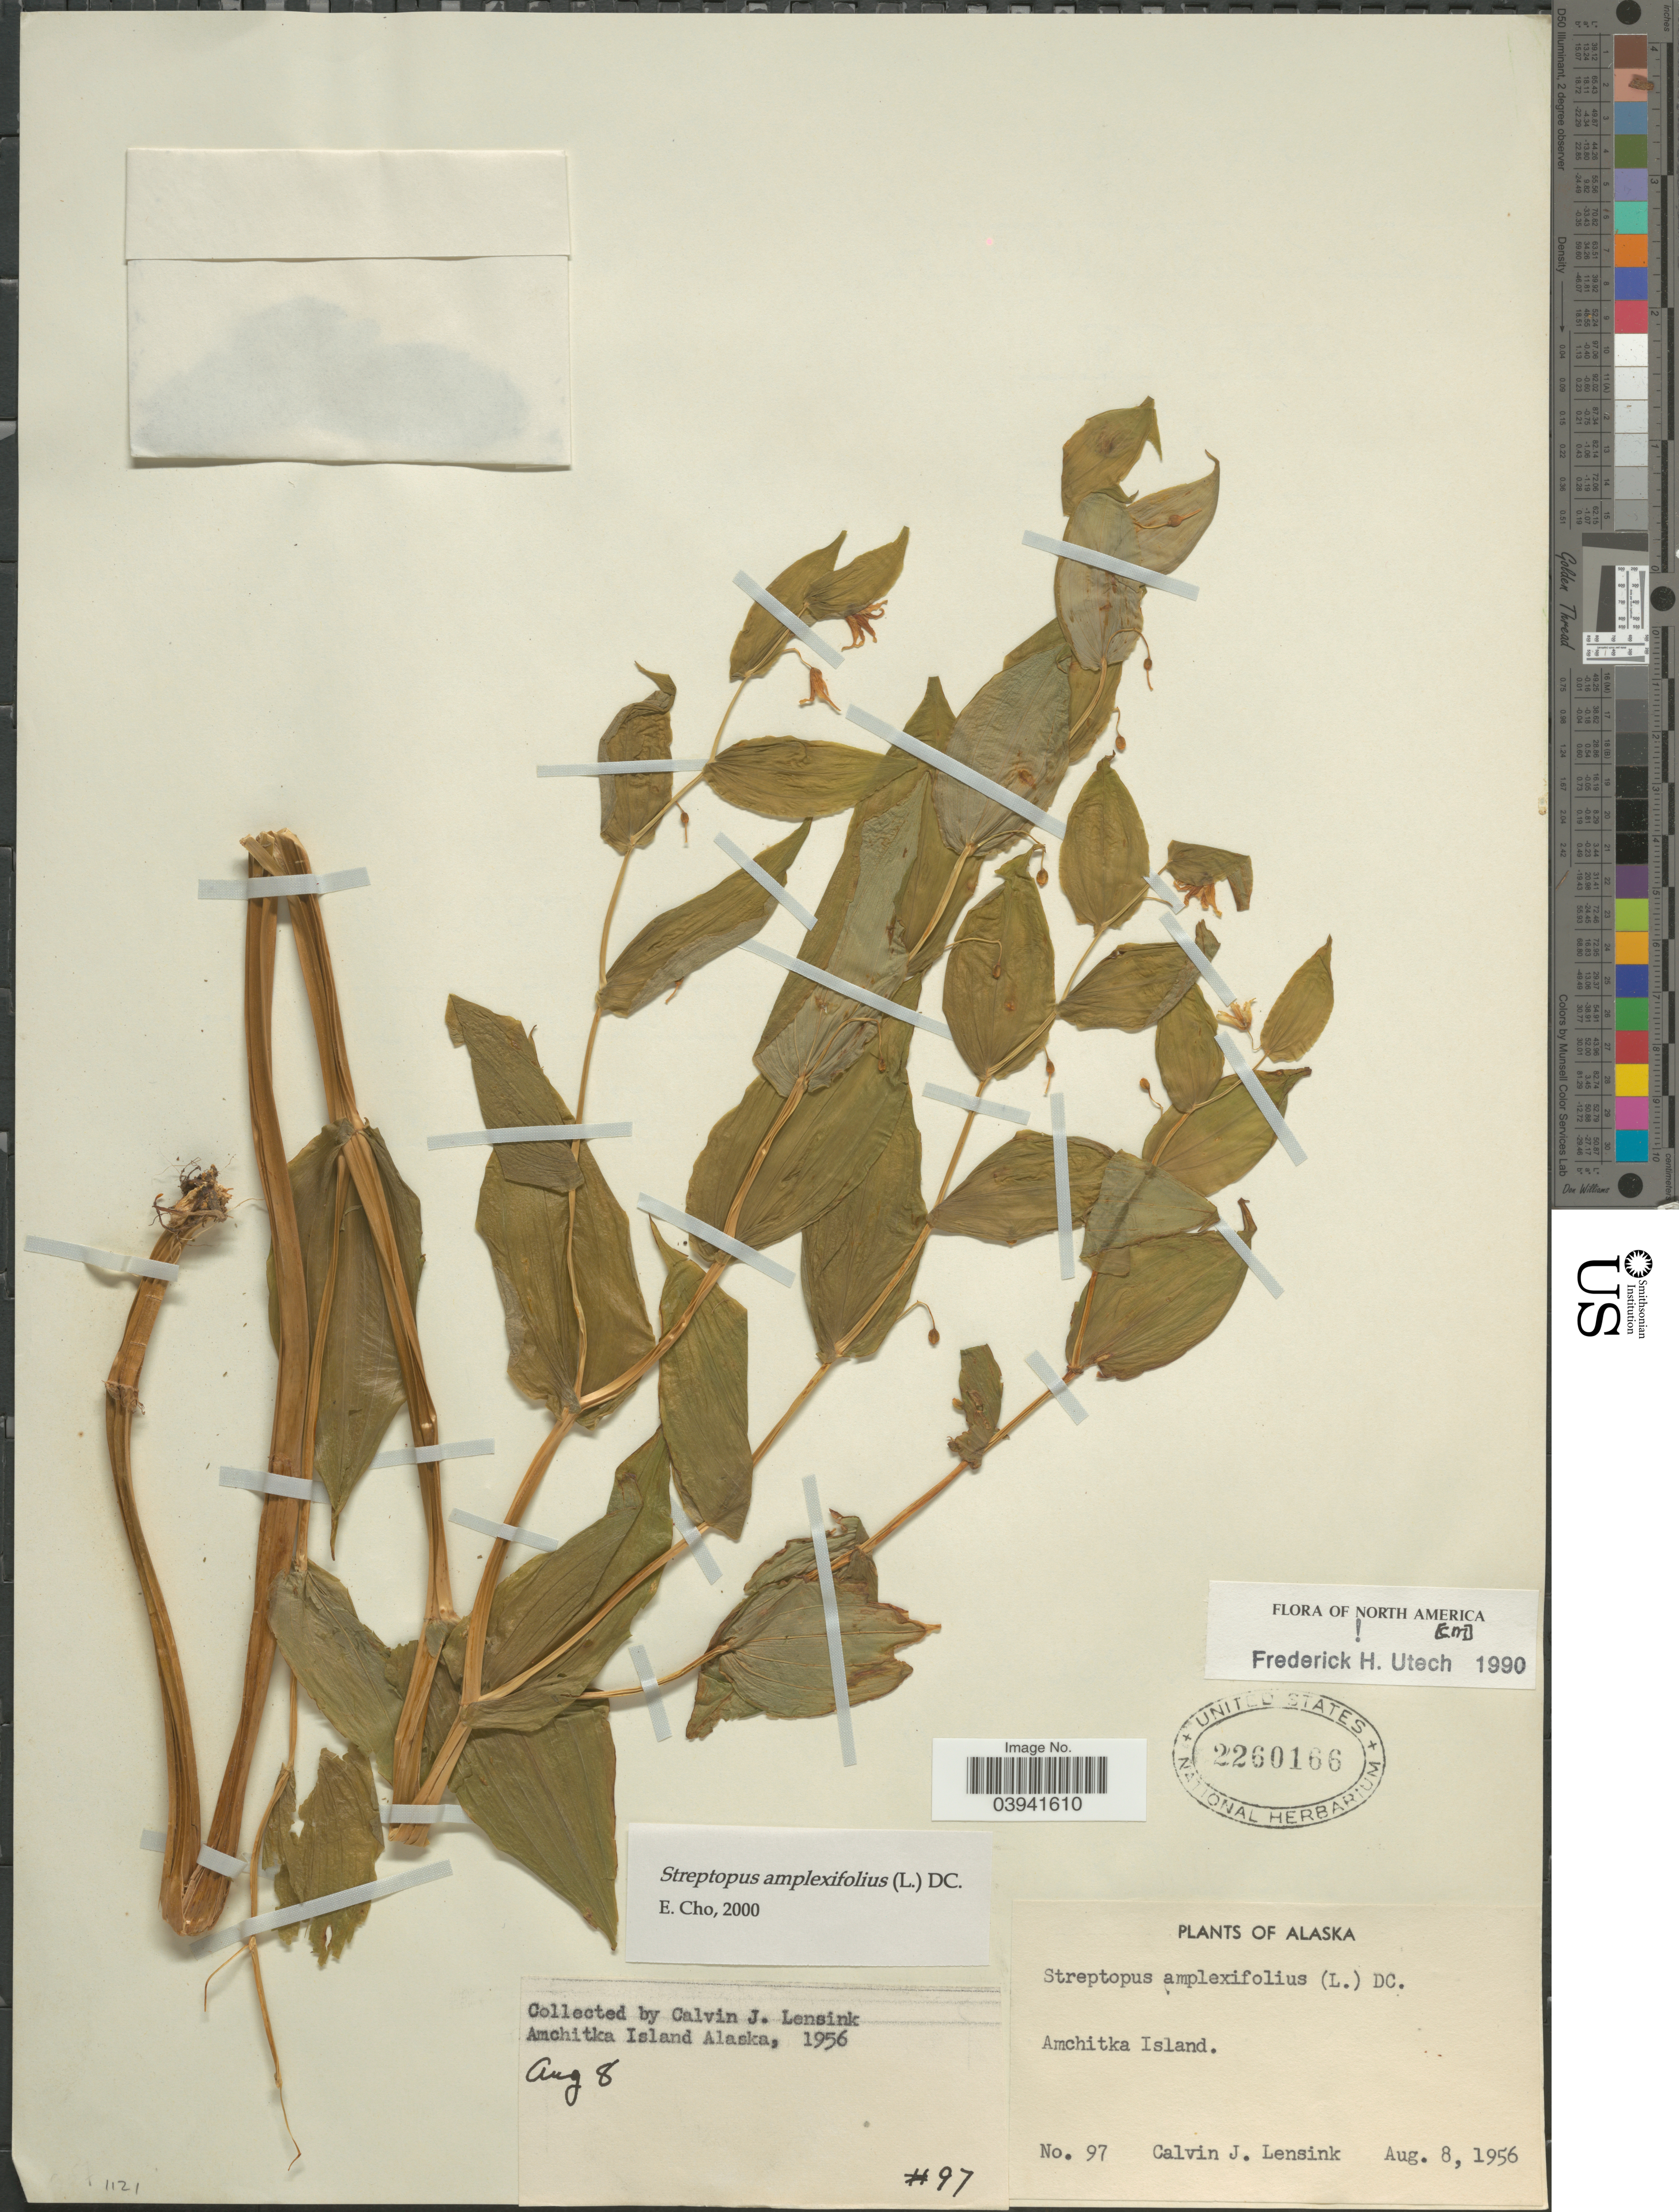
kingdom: Plantae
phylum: Tracheophyta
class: Liliopsida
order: Liliales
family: Liliaceae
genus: Streptopus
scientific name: Streptopus amplexifolius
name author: (L.) DC.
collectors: C. Lensink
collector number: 97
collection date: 1956-08-08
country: United States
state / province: Alaska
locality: Amchitka Island.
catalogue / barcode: US 2260166